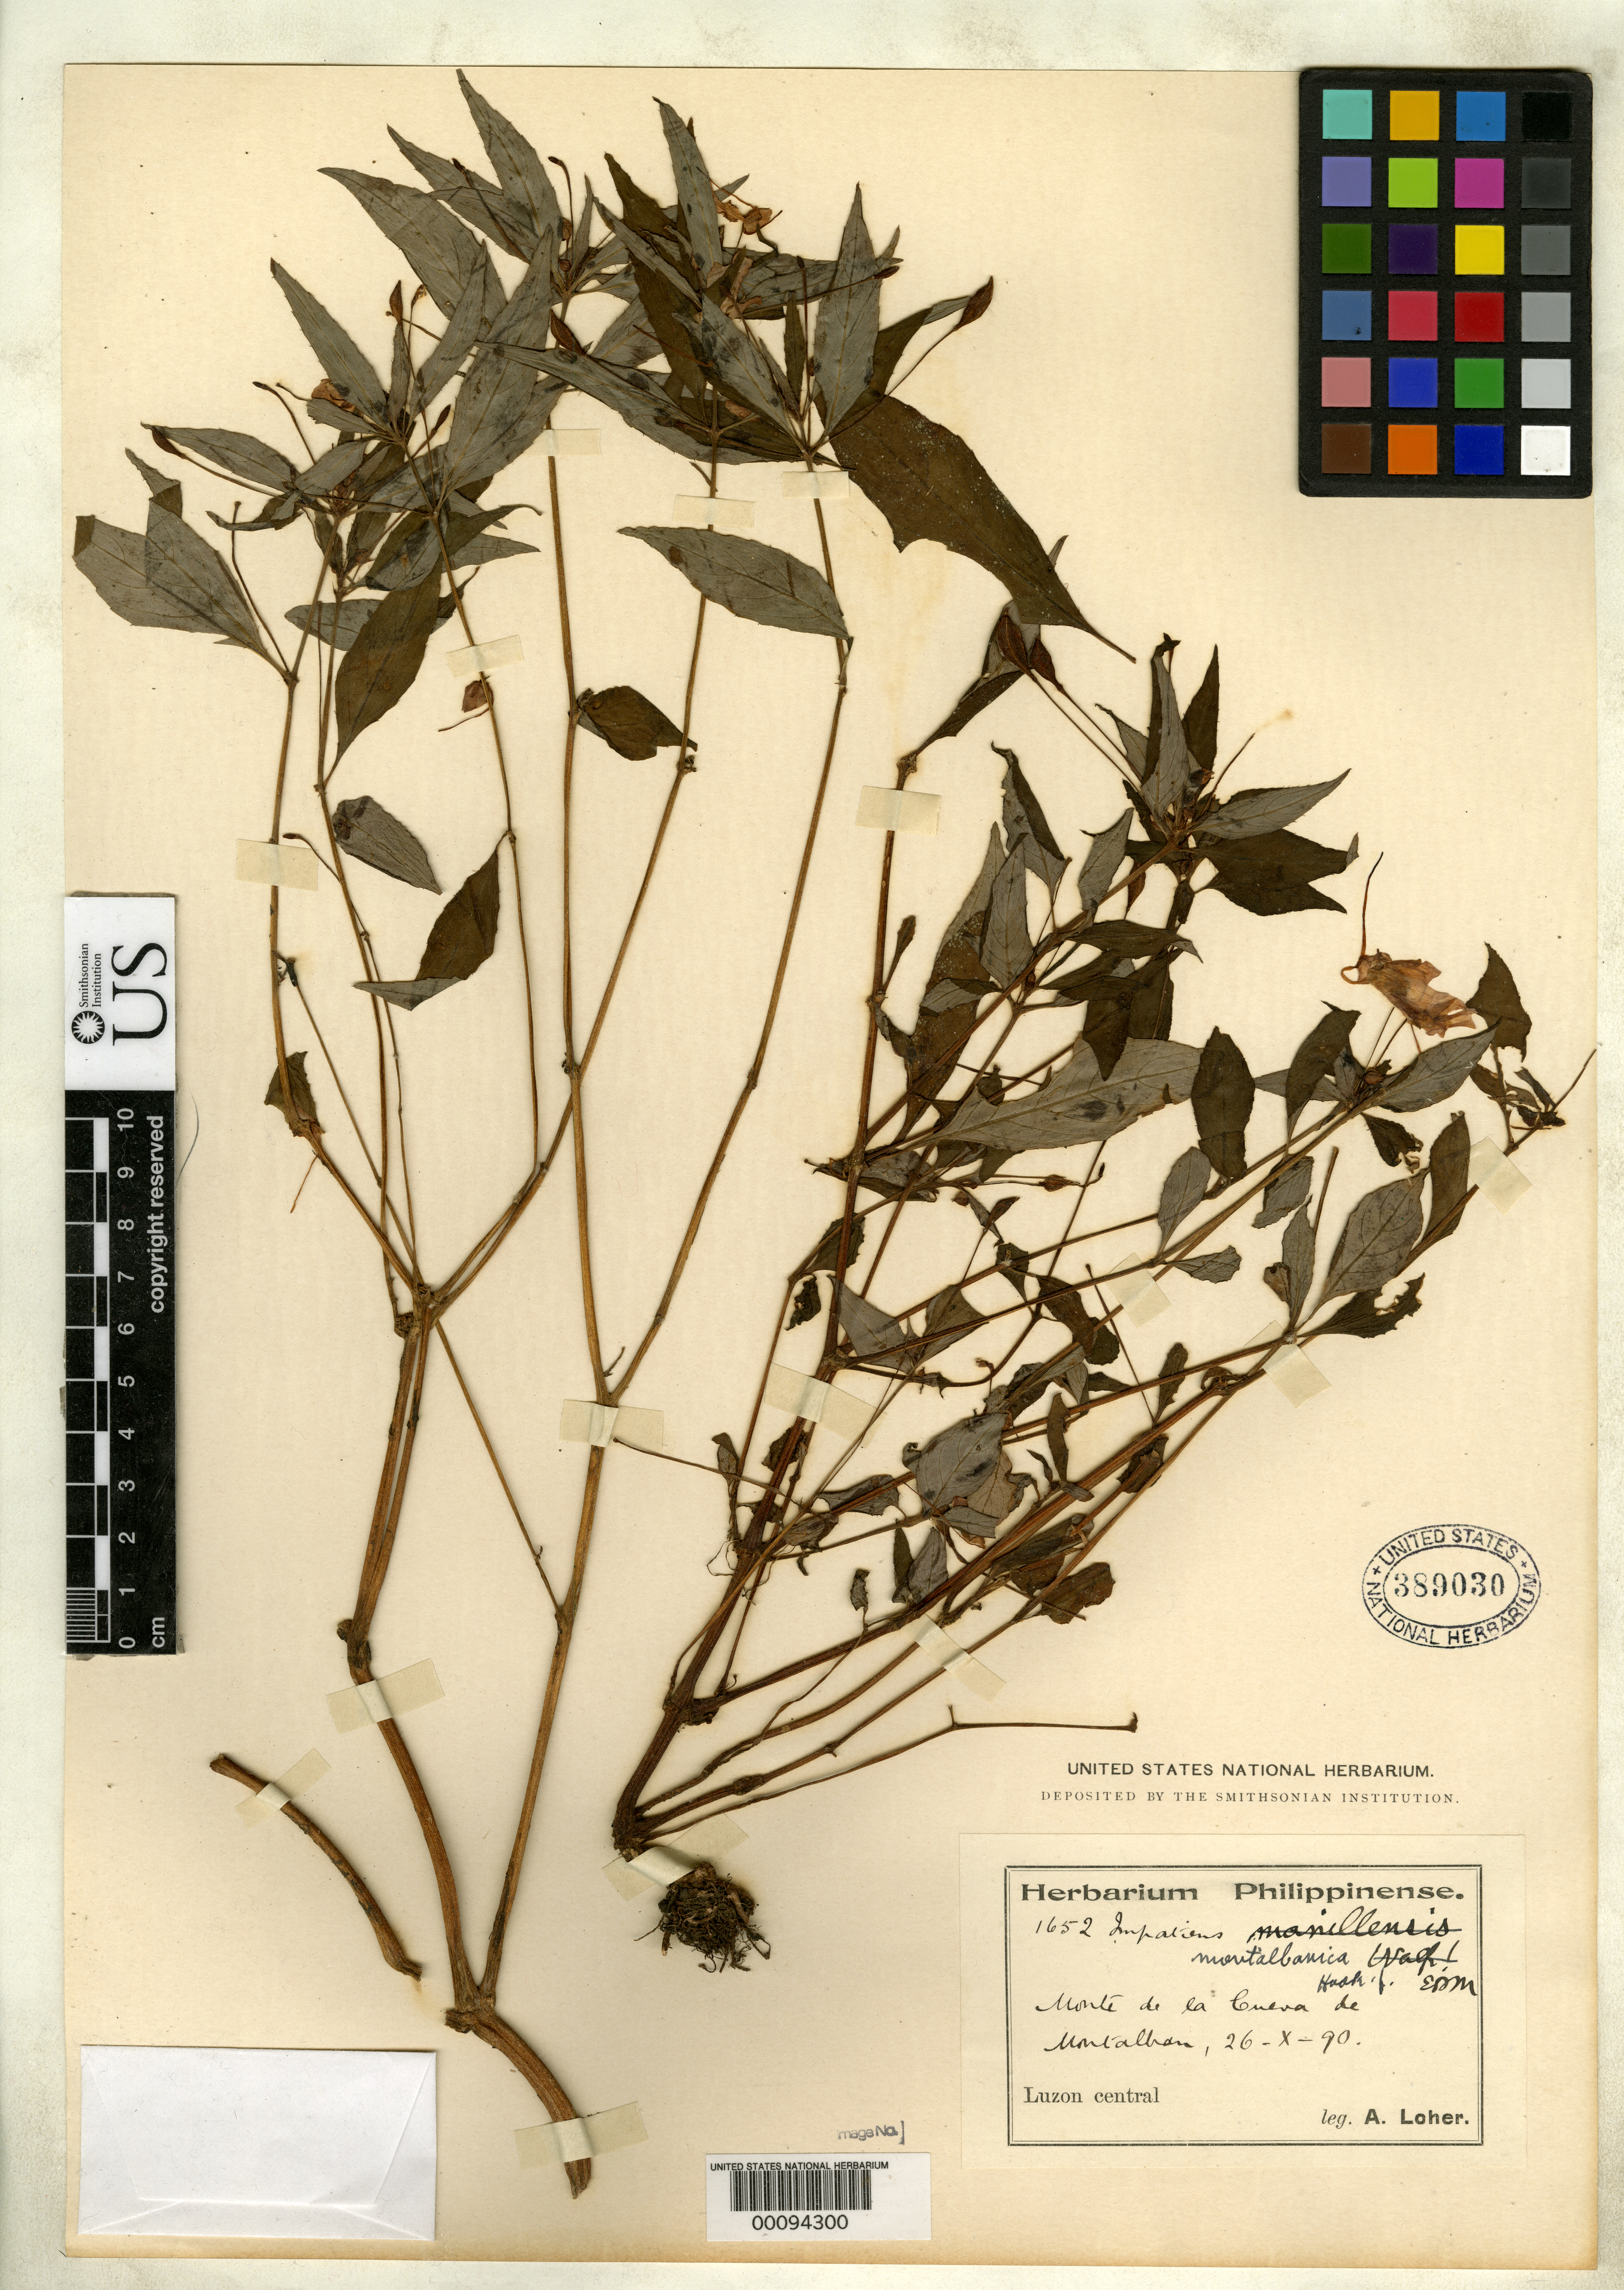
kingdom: Plantae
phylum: Tracheophyta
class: Magnoliopsida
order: Ericales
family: Balsaminaceae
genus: Impatiens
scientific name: Impatiens montalbana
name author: Hook. f.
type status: Isosyntype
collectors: A. Loher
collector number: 1652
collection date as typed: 26 Oct 1890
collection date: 1890-10-26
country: Philippines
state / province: Calabarzon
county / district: Rizal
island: Luzon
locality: Monte de La Cueva de Montalban.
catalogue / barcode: US 389030